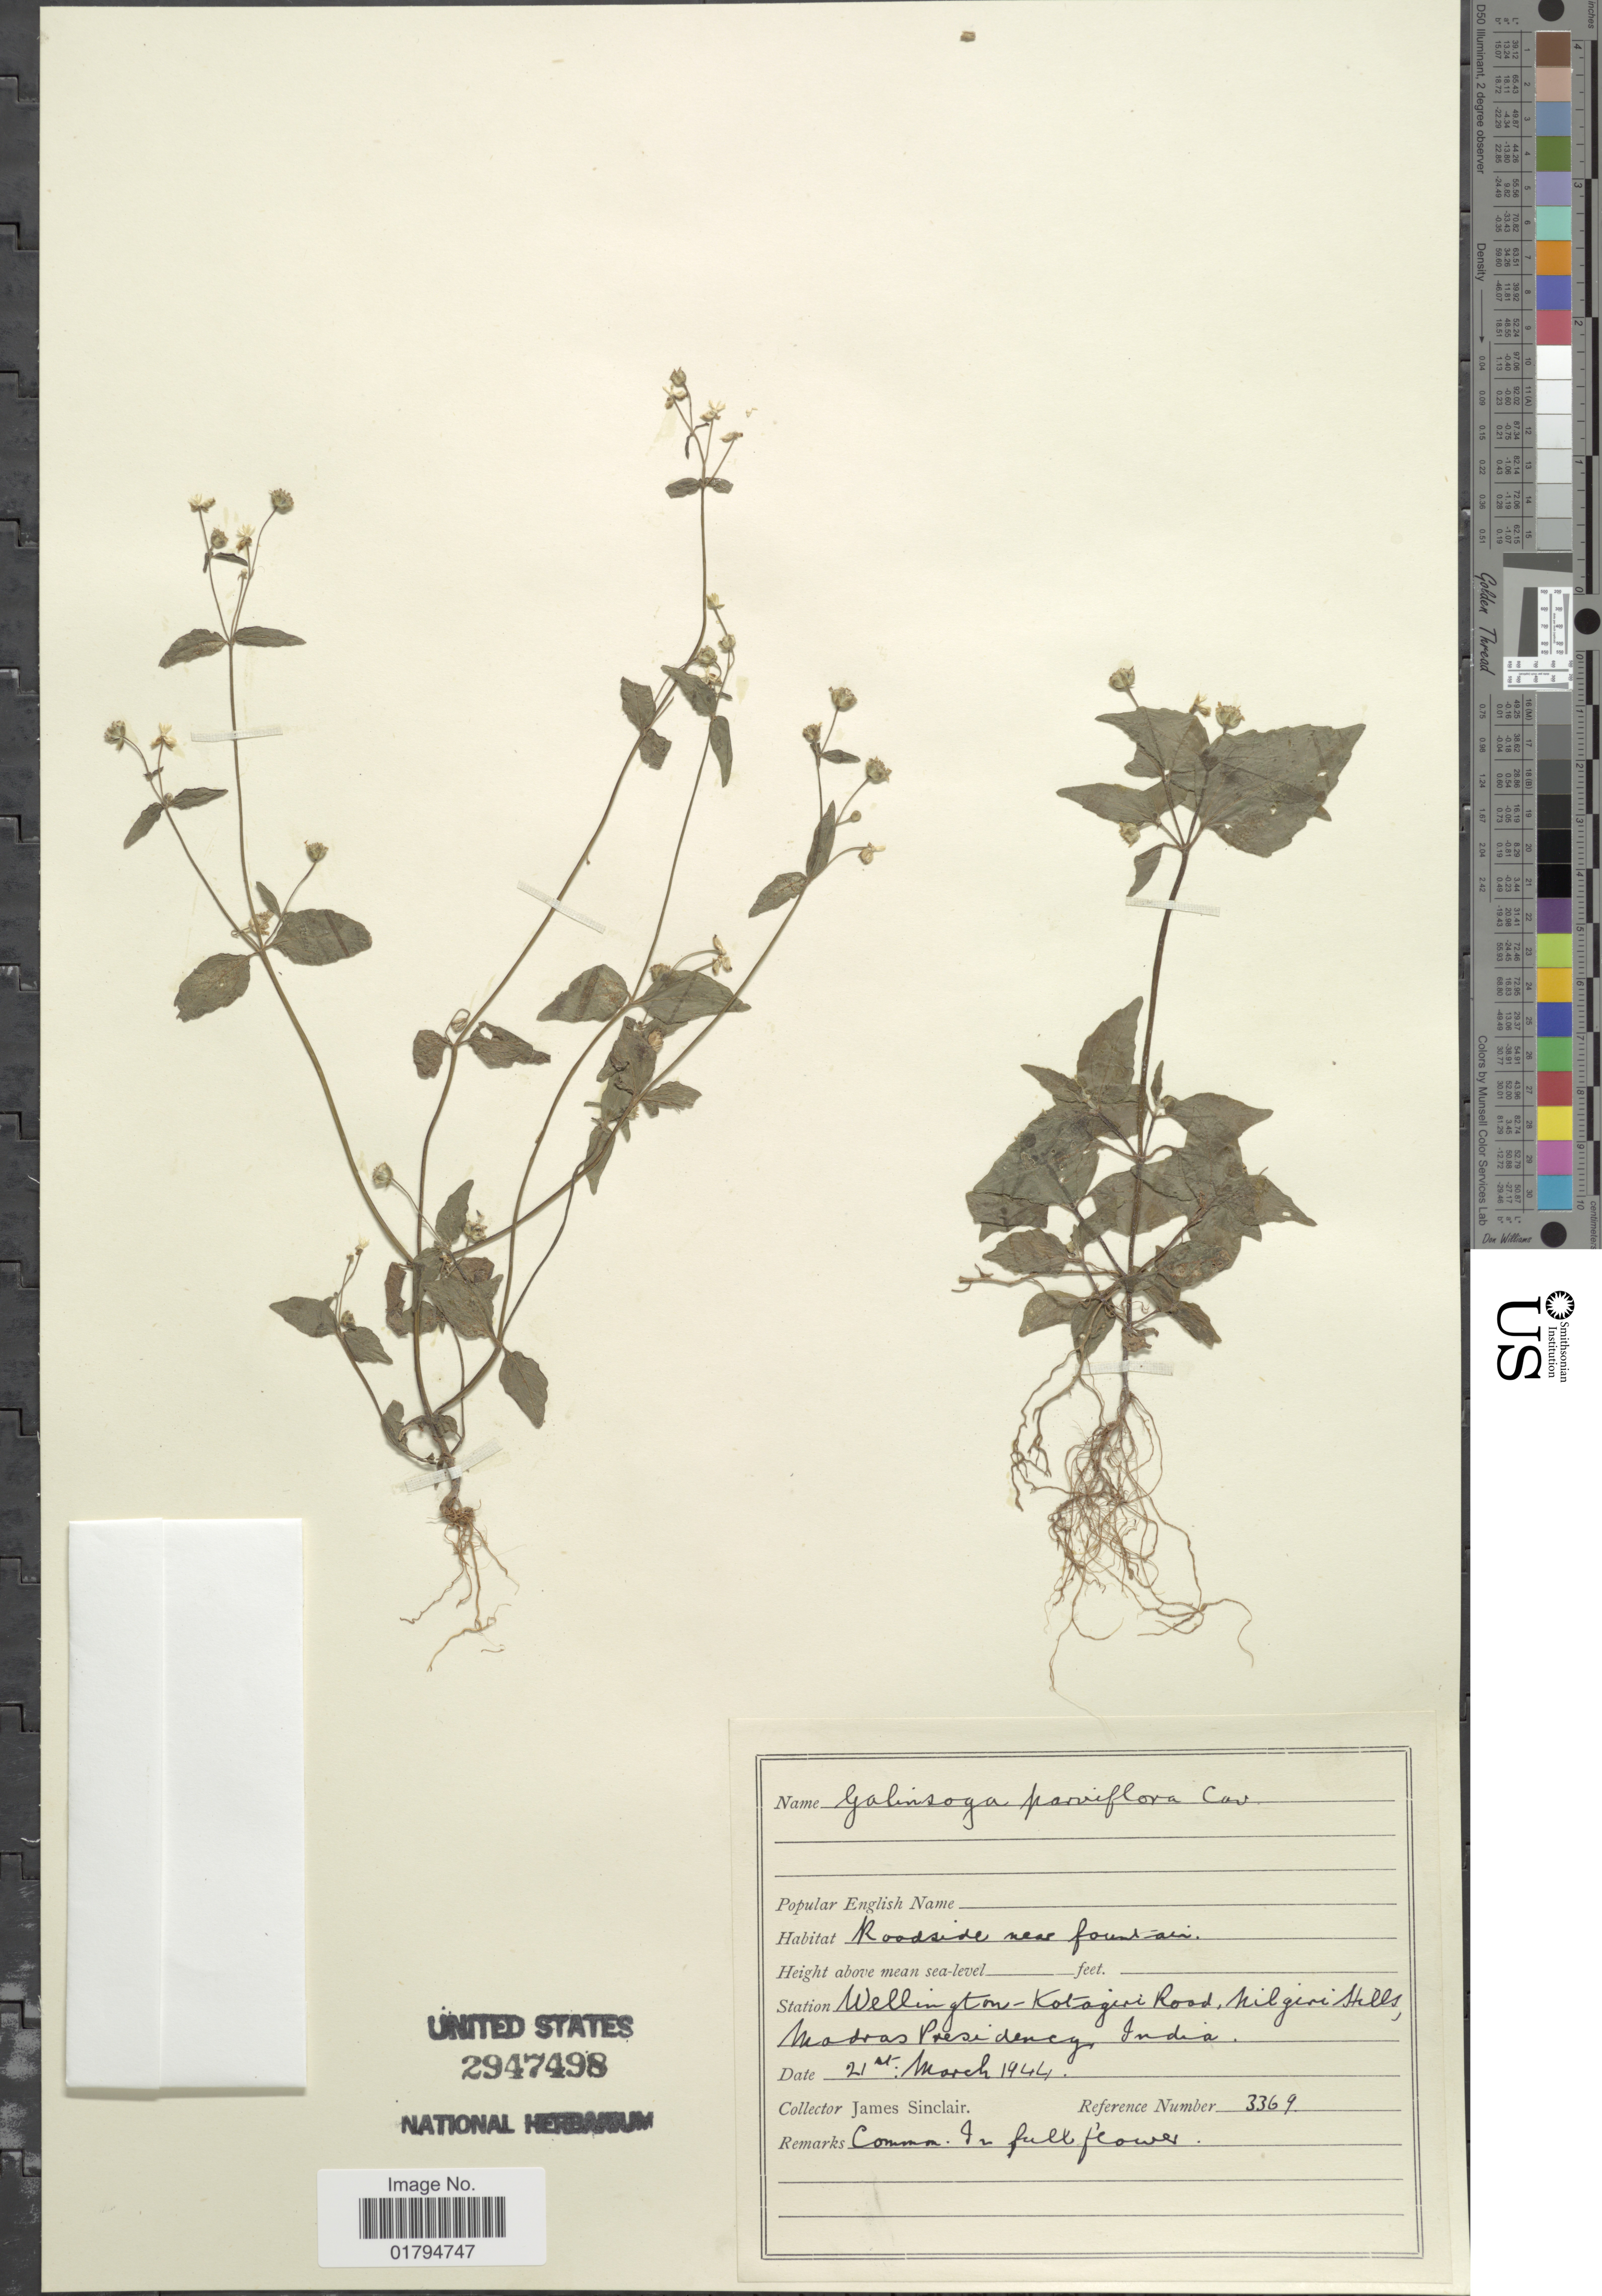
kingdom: Plantae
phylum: Tracheophyta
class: Magnoliopsida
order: Asterales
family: Asteraceae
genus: Galinsoga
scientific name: Galinsoga parviflora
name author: Cav.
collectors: J. Sinclair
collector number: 3369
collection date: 1944-01-21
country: India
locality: Wellington-Kotagiri Road, Nlgiri Hills, Madras Presidency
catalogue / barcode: US 2947498